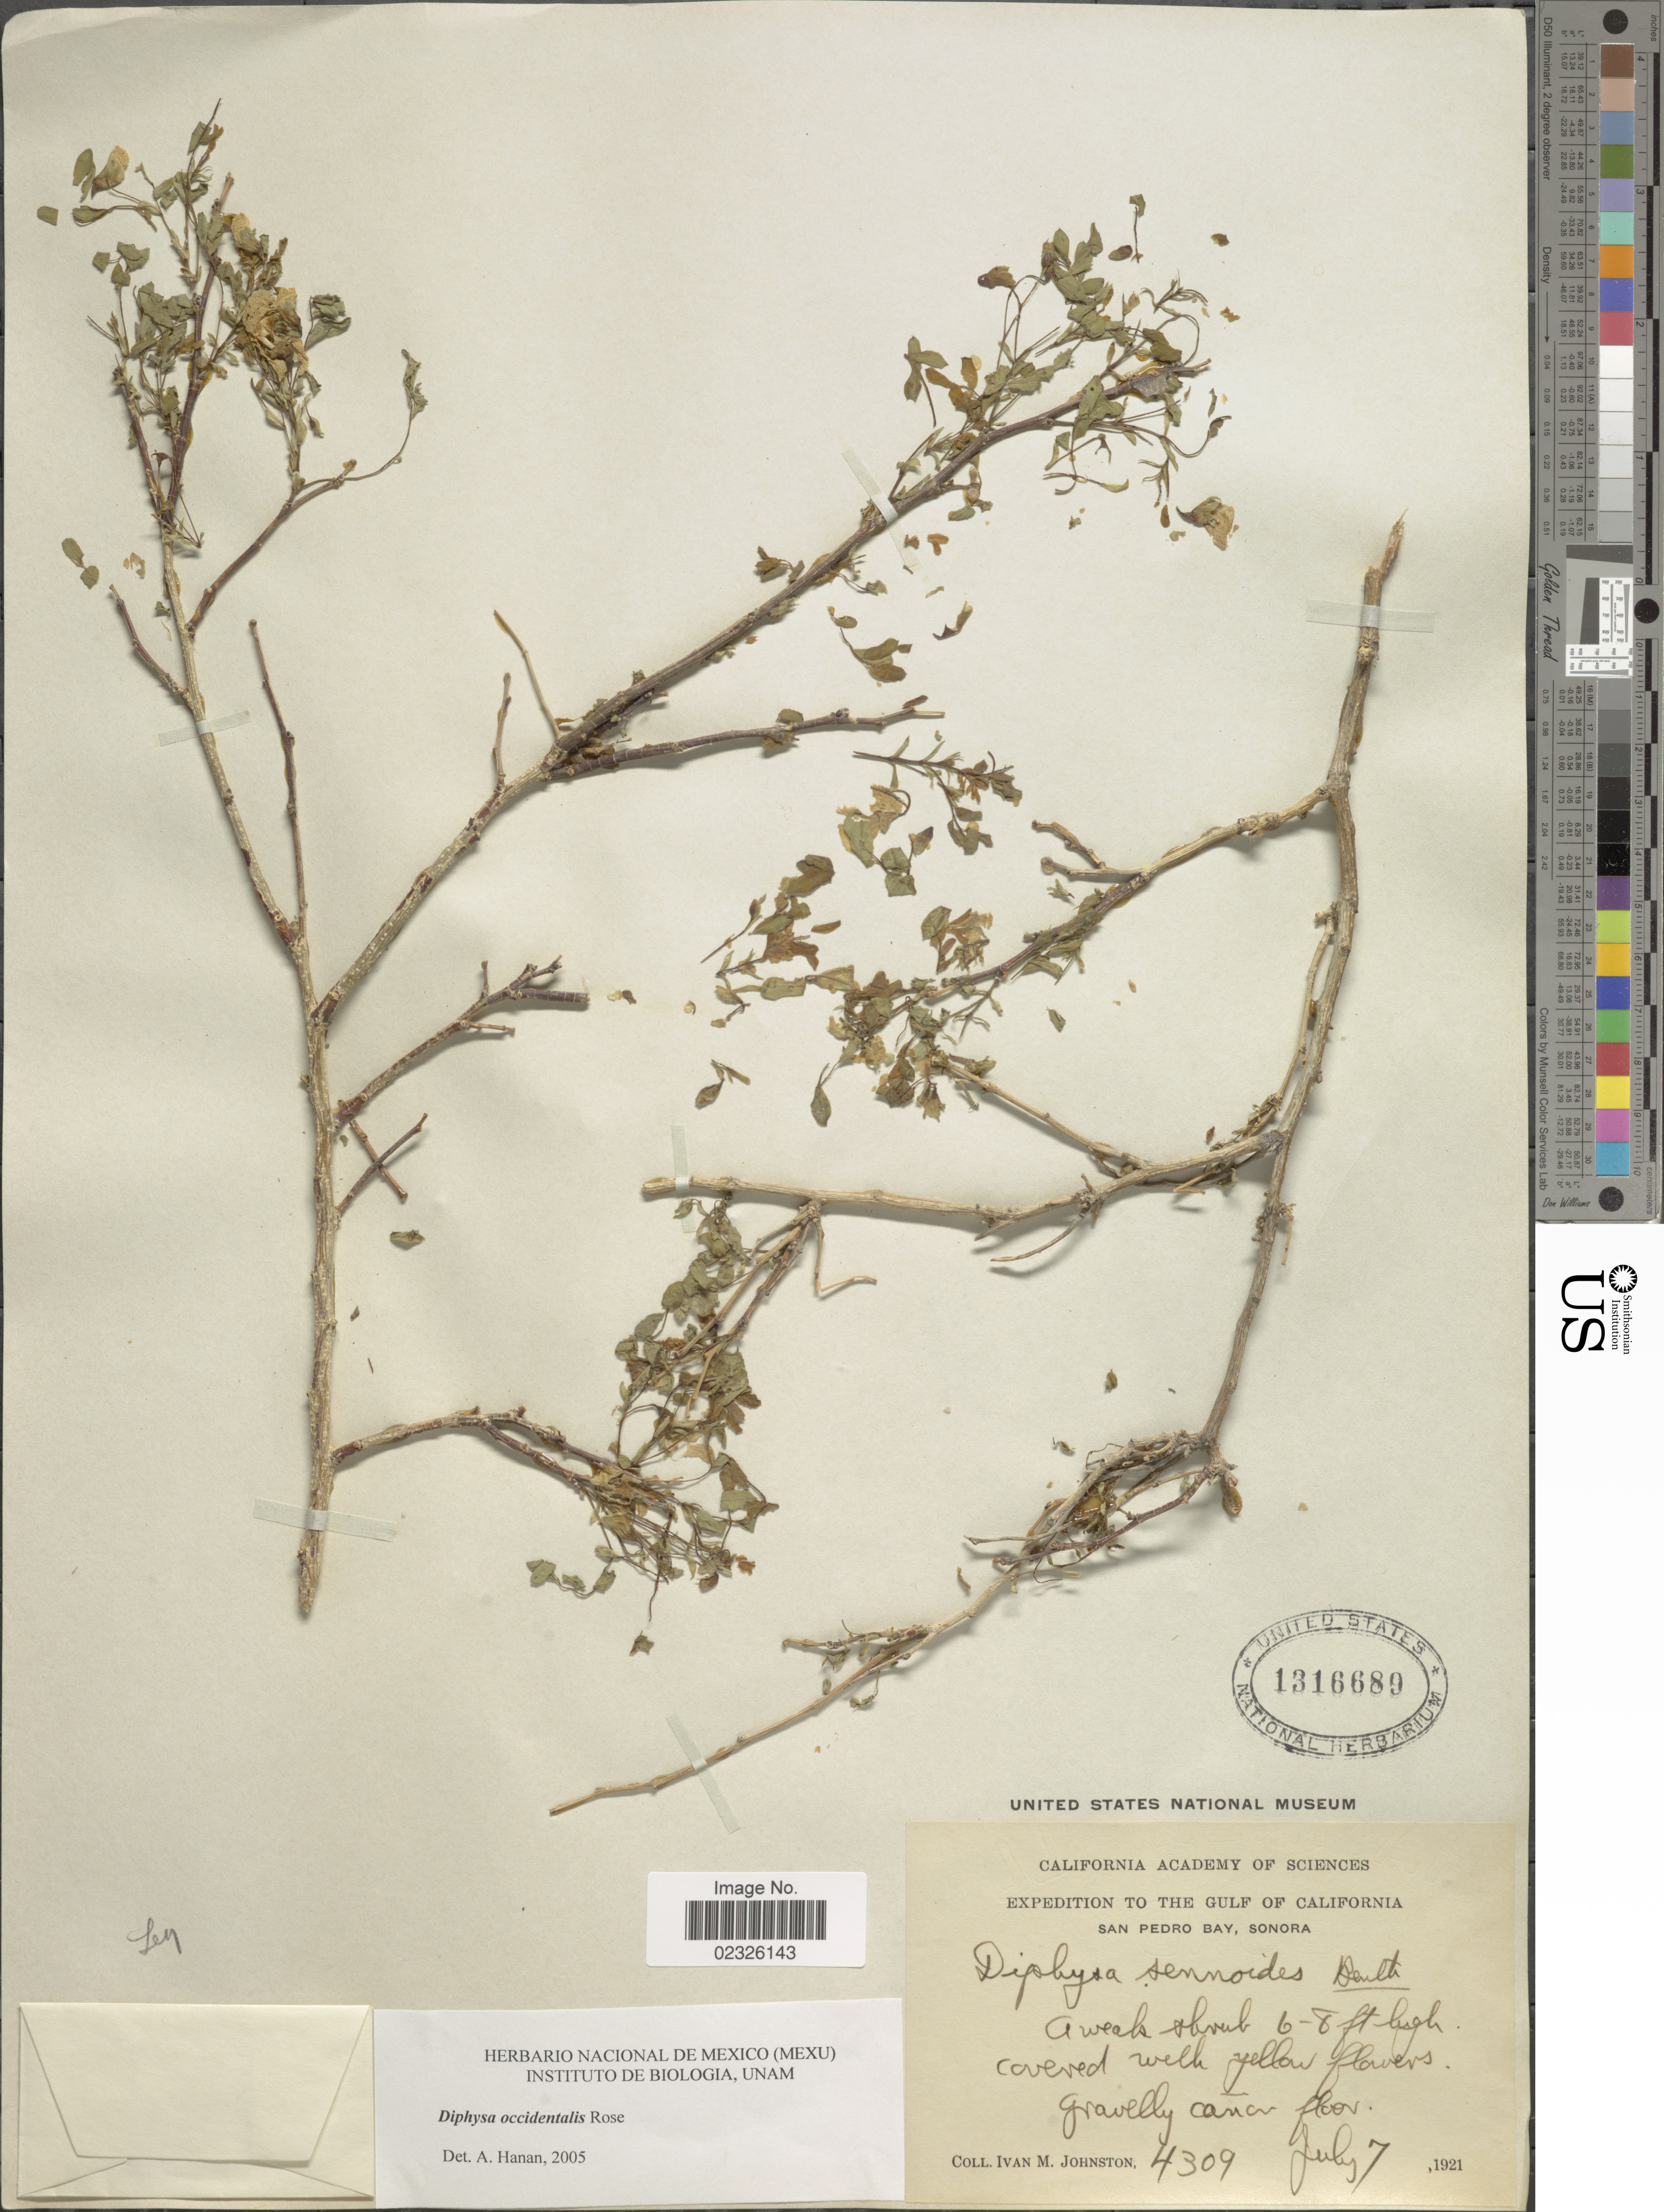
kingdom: Plantae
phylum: Tracheophyta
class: Magnoliopsida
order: Fabales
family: Fabaceae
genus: Diphysa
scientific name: Diphysa occidentalis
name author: Rose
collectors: I.M. Johnston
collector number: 4309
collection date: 1921-07-07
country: Mexico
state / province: Sonora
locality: The Gulf of California, an Pedro Bay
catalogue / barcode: US 1316689